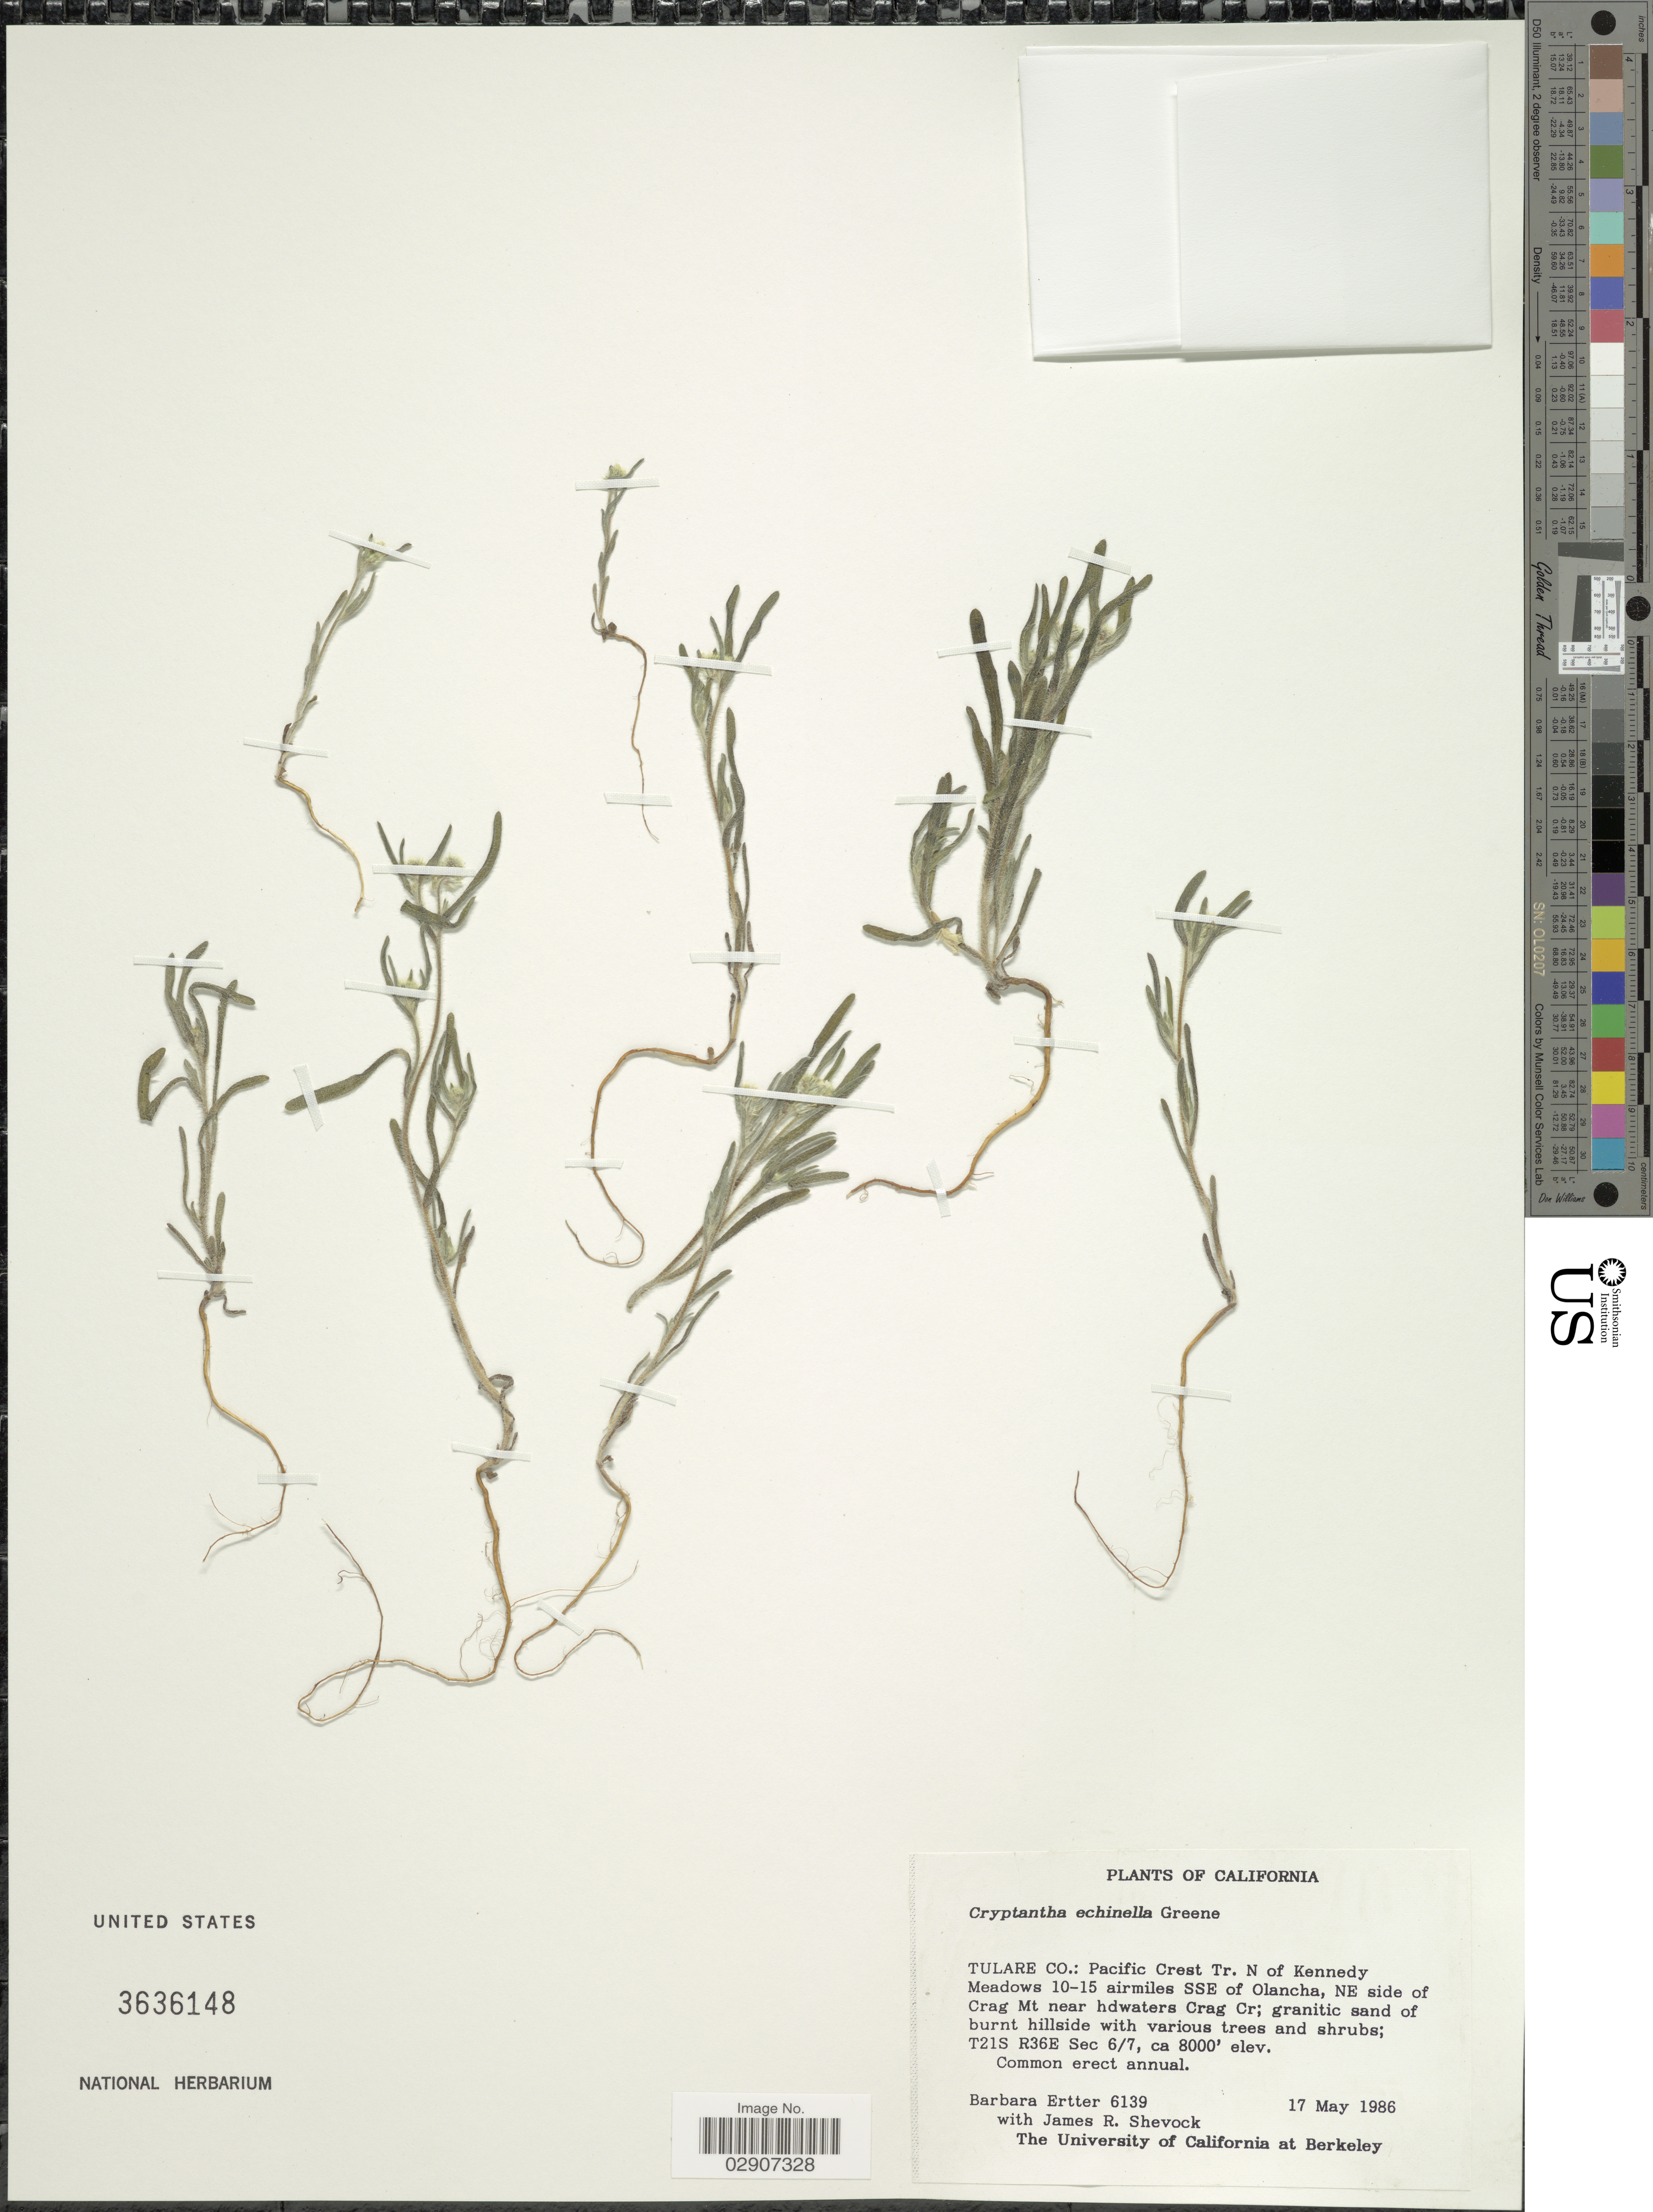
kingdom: Plantae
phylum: Tracheophyta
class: Magnoliopsida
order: Boraginales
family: Boraginaceae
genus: Cryptantha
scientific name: Cryptantha echinella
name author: S.W. Greene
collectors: B. Ertter & J. R. Shevock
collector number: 6139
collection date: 1986-05-17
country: United States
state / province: California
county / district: Tulare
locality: Tulare Co.: Pacific Crest Tr. N of Kennedy Meadows 10-15 airmiles SSE of Olancha, NE side of Crag Mt near hdwaters Crag Cr. T21S R36E Sec 6/7.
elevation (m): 2438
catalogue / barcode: US 3636148